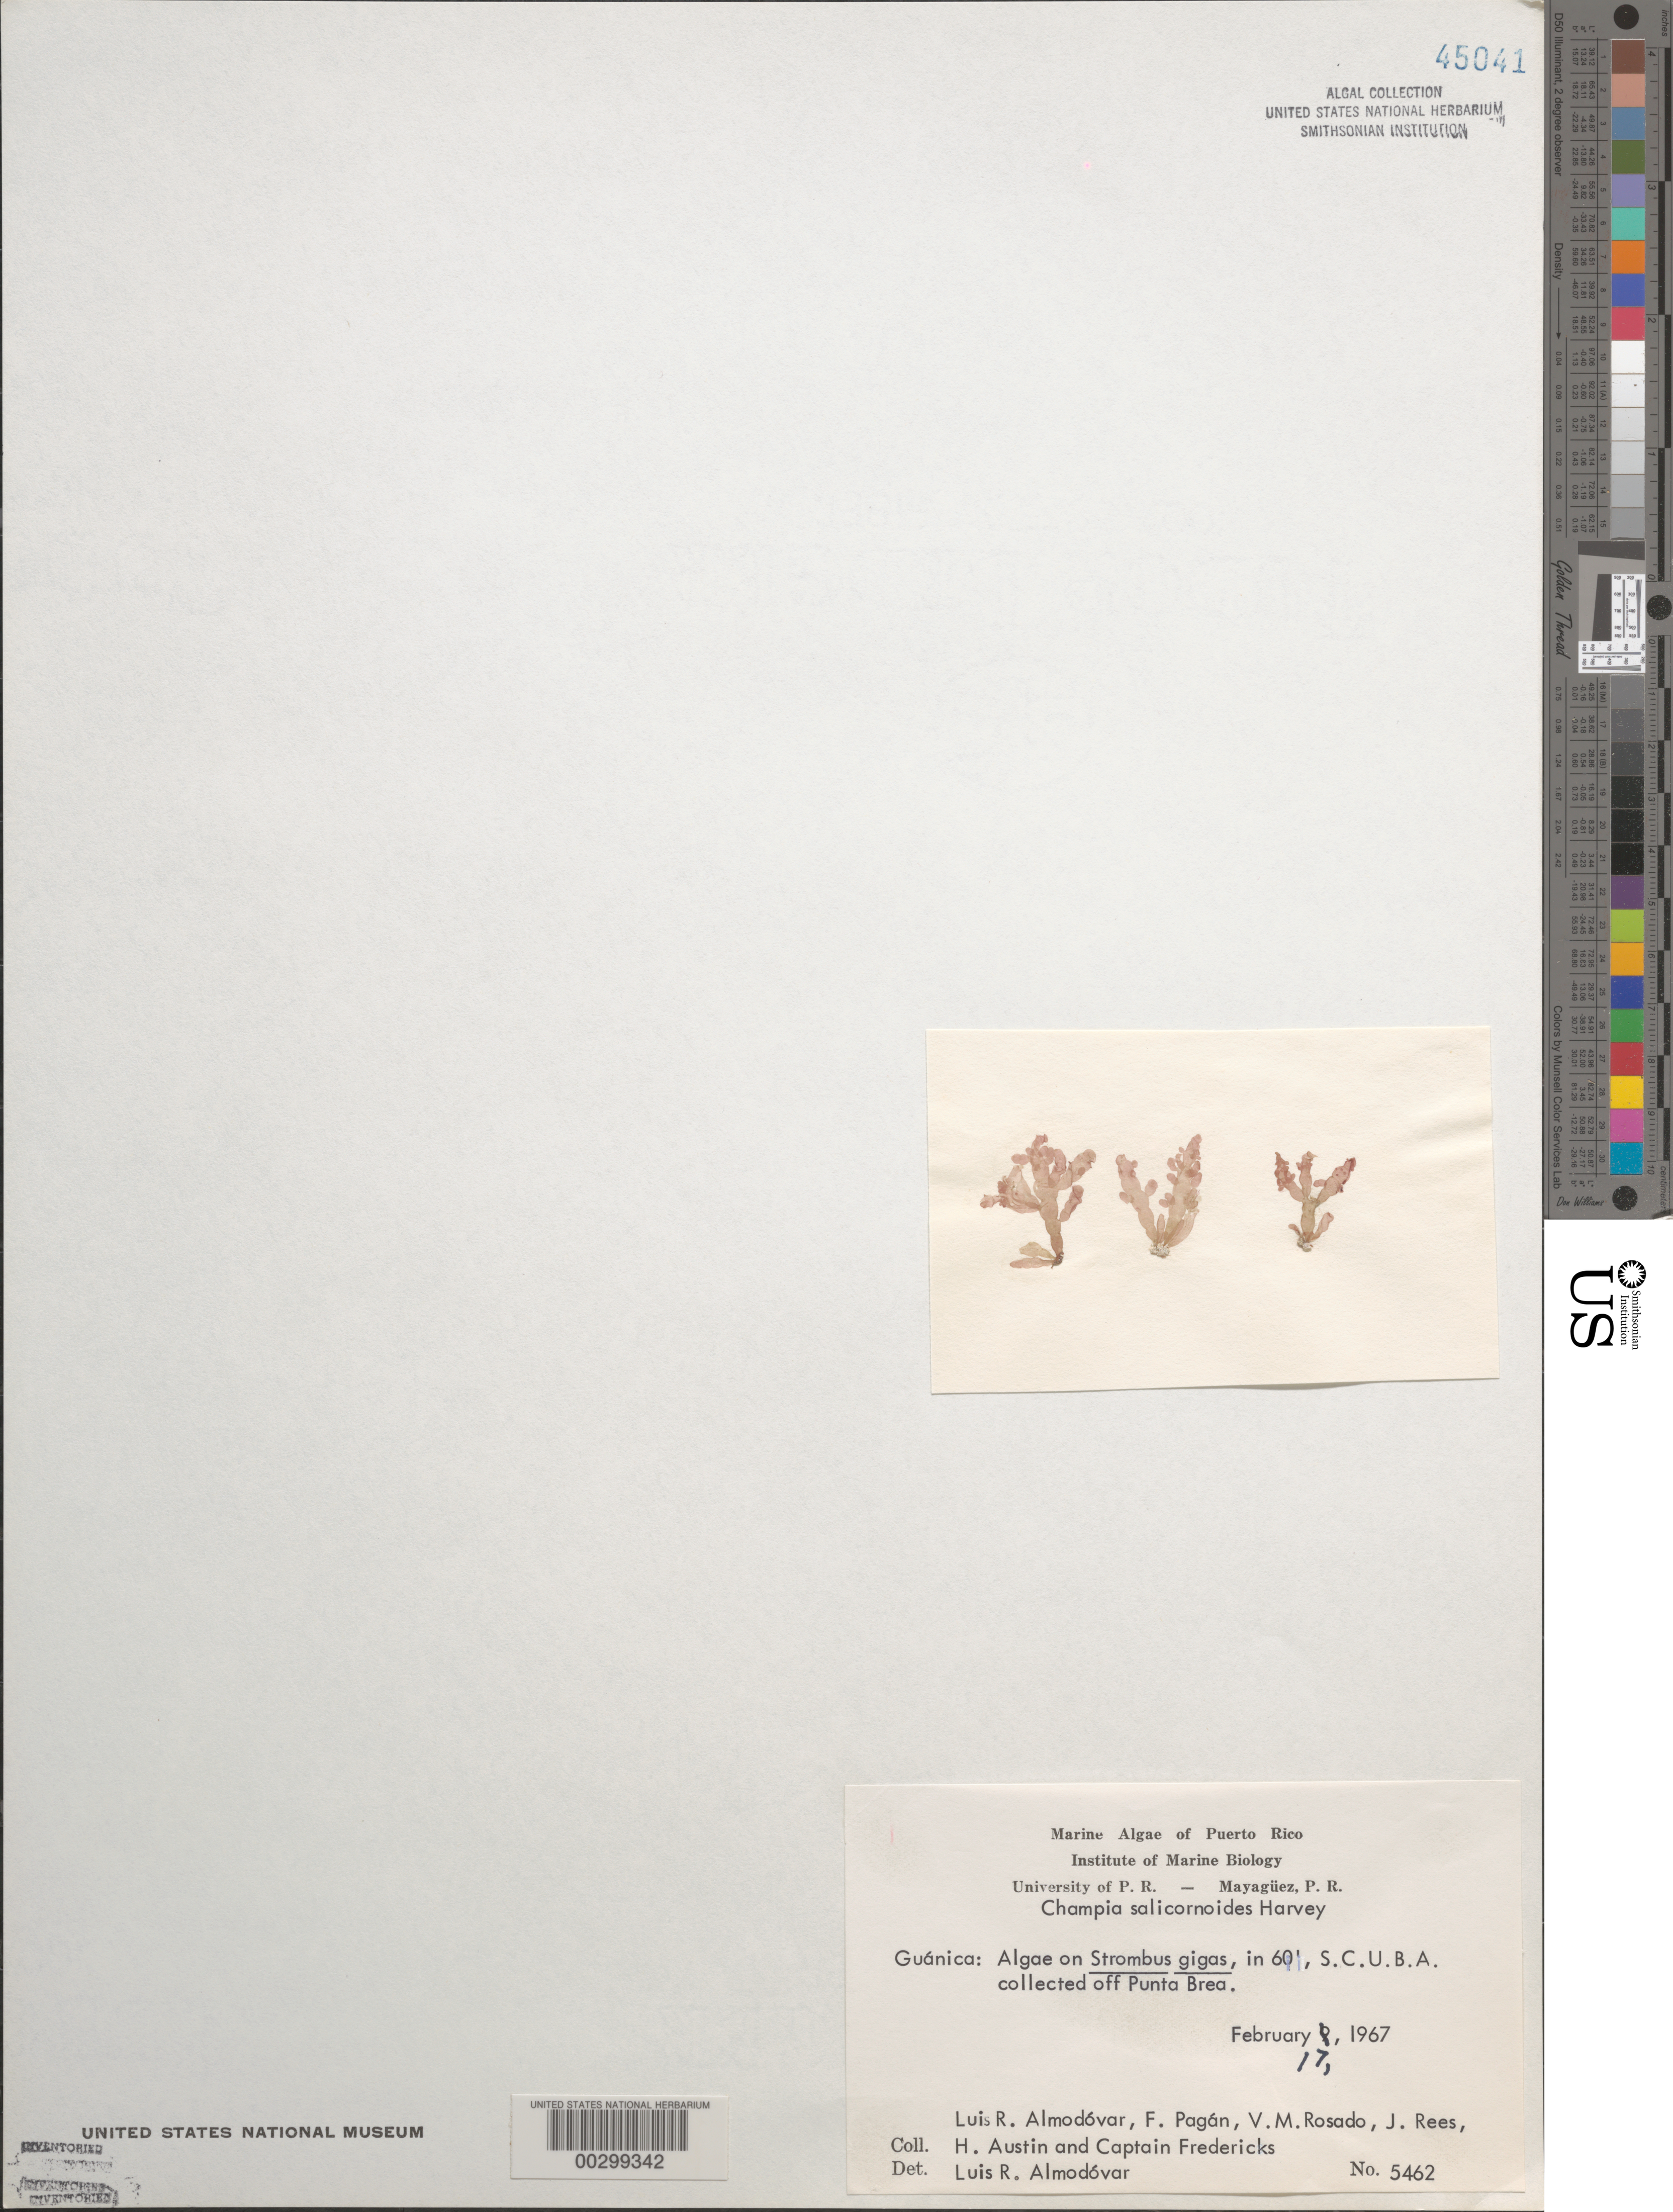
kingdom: Plantae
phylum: Rhodophyta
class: Florideophyceae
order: Rhodymeniales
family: Champiaceae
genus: Champia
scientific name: Champia salicornioides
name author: Harv.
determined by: Almodovar, L. R.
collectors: L. Almodovar, F. Pagan, V. Rosado, J. Rees, H. Austin & C. Fredericks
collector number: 5462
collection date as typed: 17 Feb 1967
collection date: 1967-02-17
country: Puerto Rico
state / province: Guanica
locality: Off Punta Brea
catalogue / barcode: US 45041